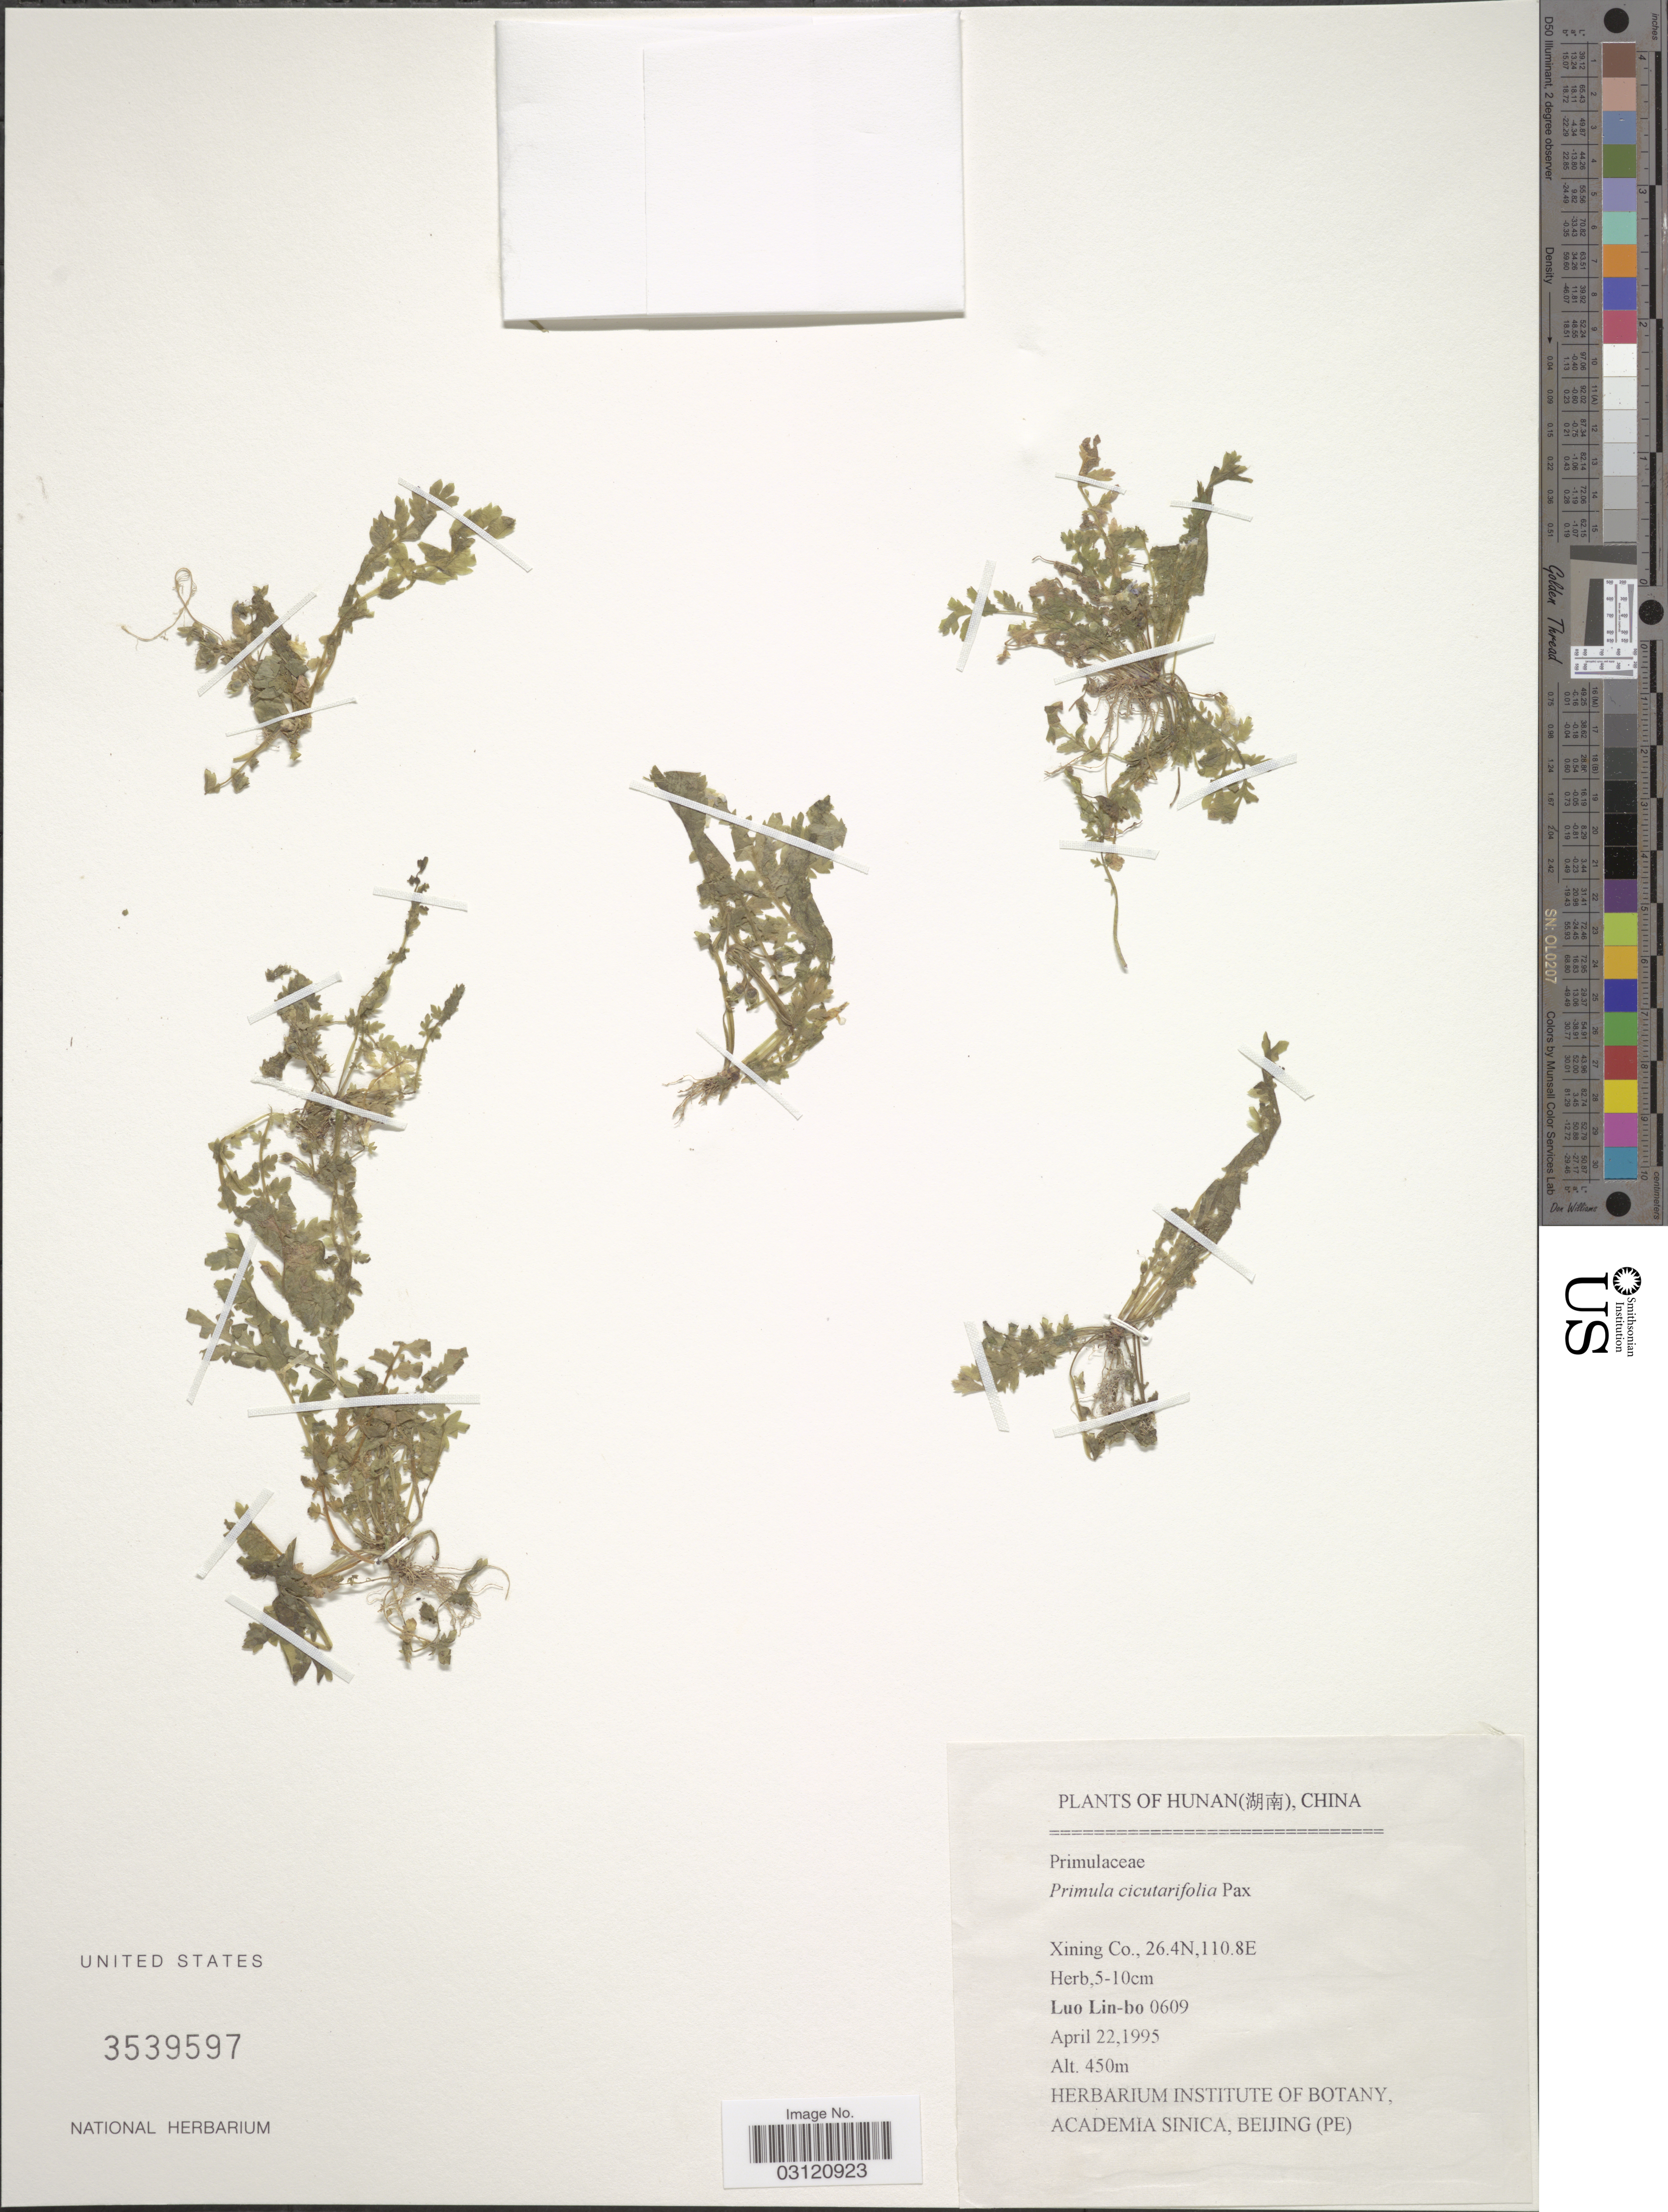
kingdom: Plantae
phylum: Tracheophyta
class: Magnoliopsida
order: Ericales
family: Primulaceae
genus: Primula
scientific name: Primula cicutariifolia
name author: Pax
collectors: L. Lin-bo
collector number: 0609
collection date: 1995-04-22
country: China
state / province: Hunan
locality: Xining Co.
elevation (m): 450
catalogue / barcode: US 3539597